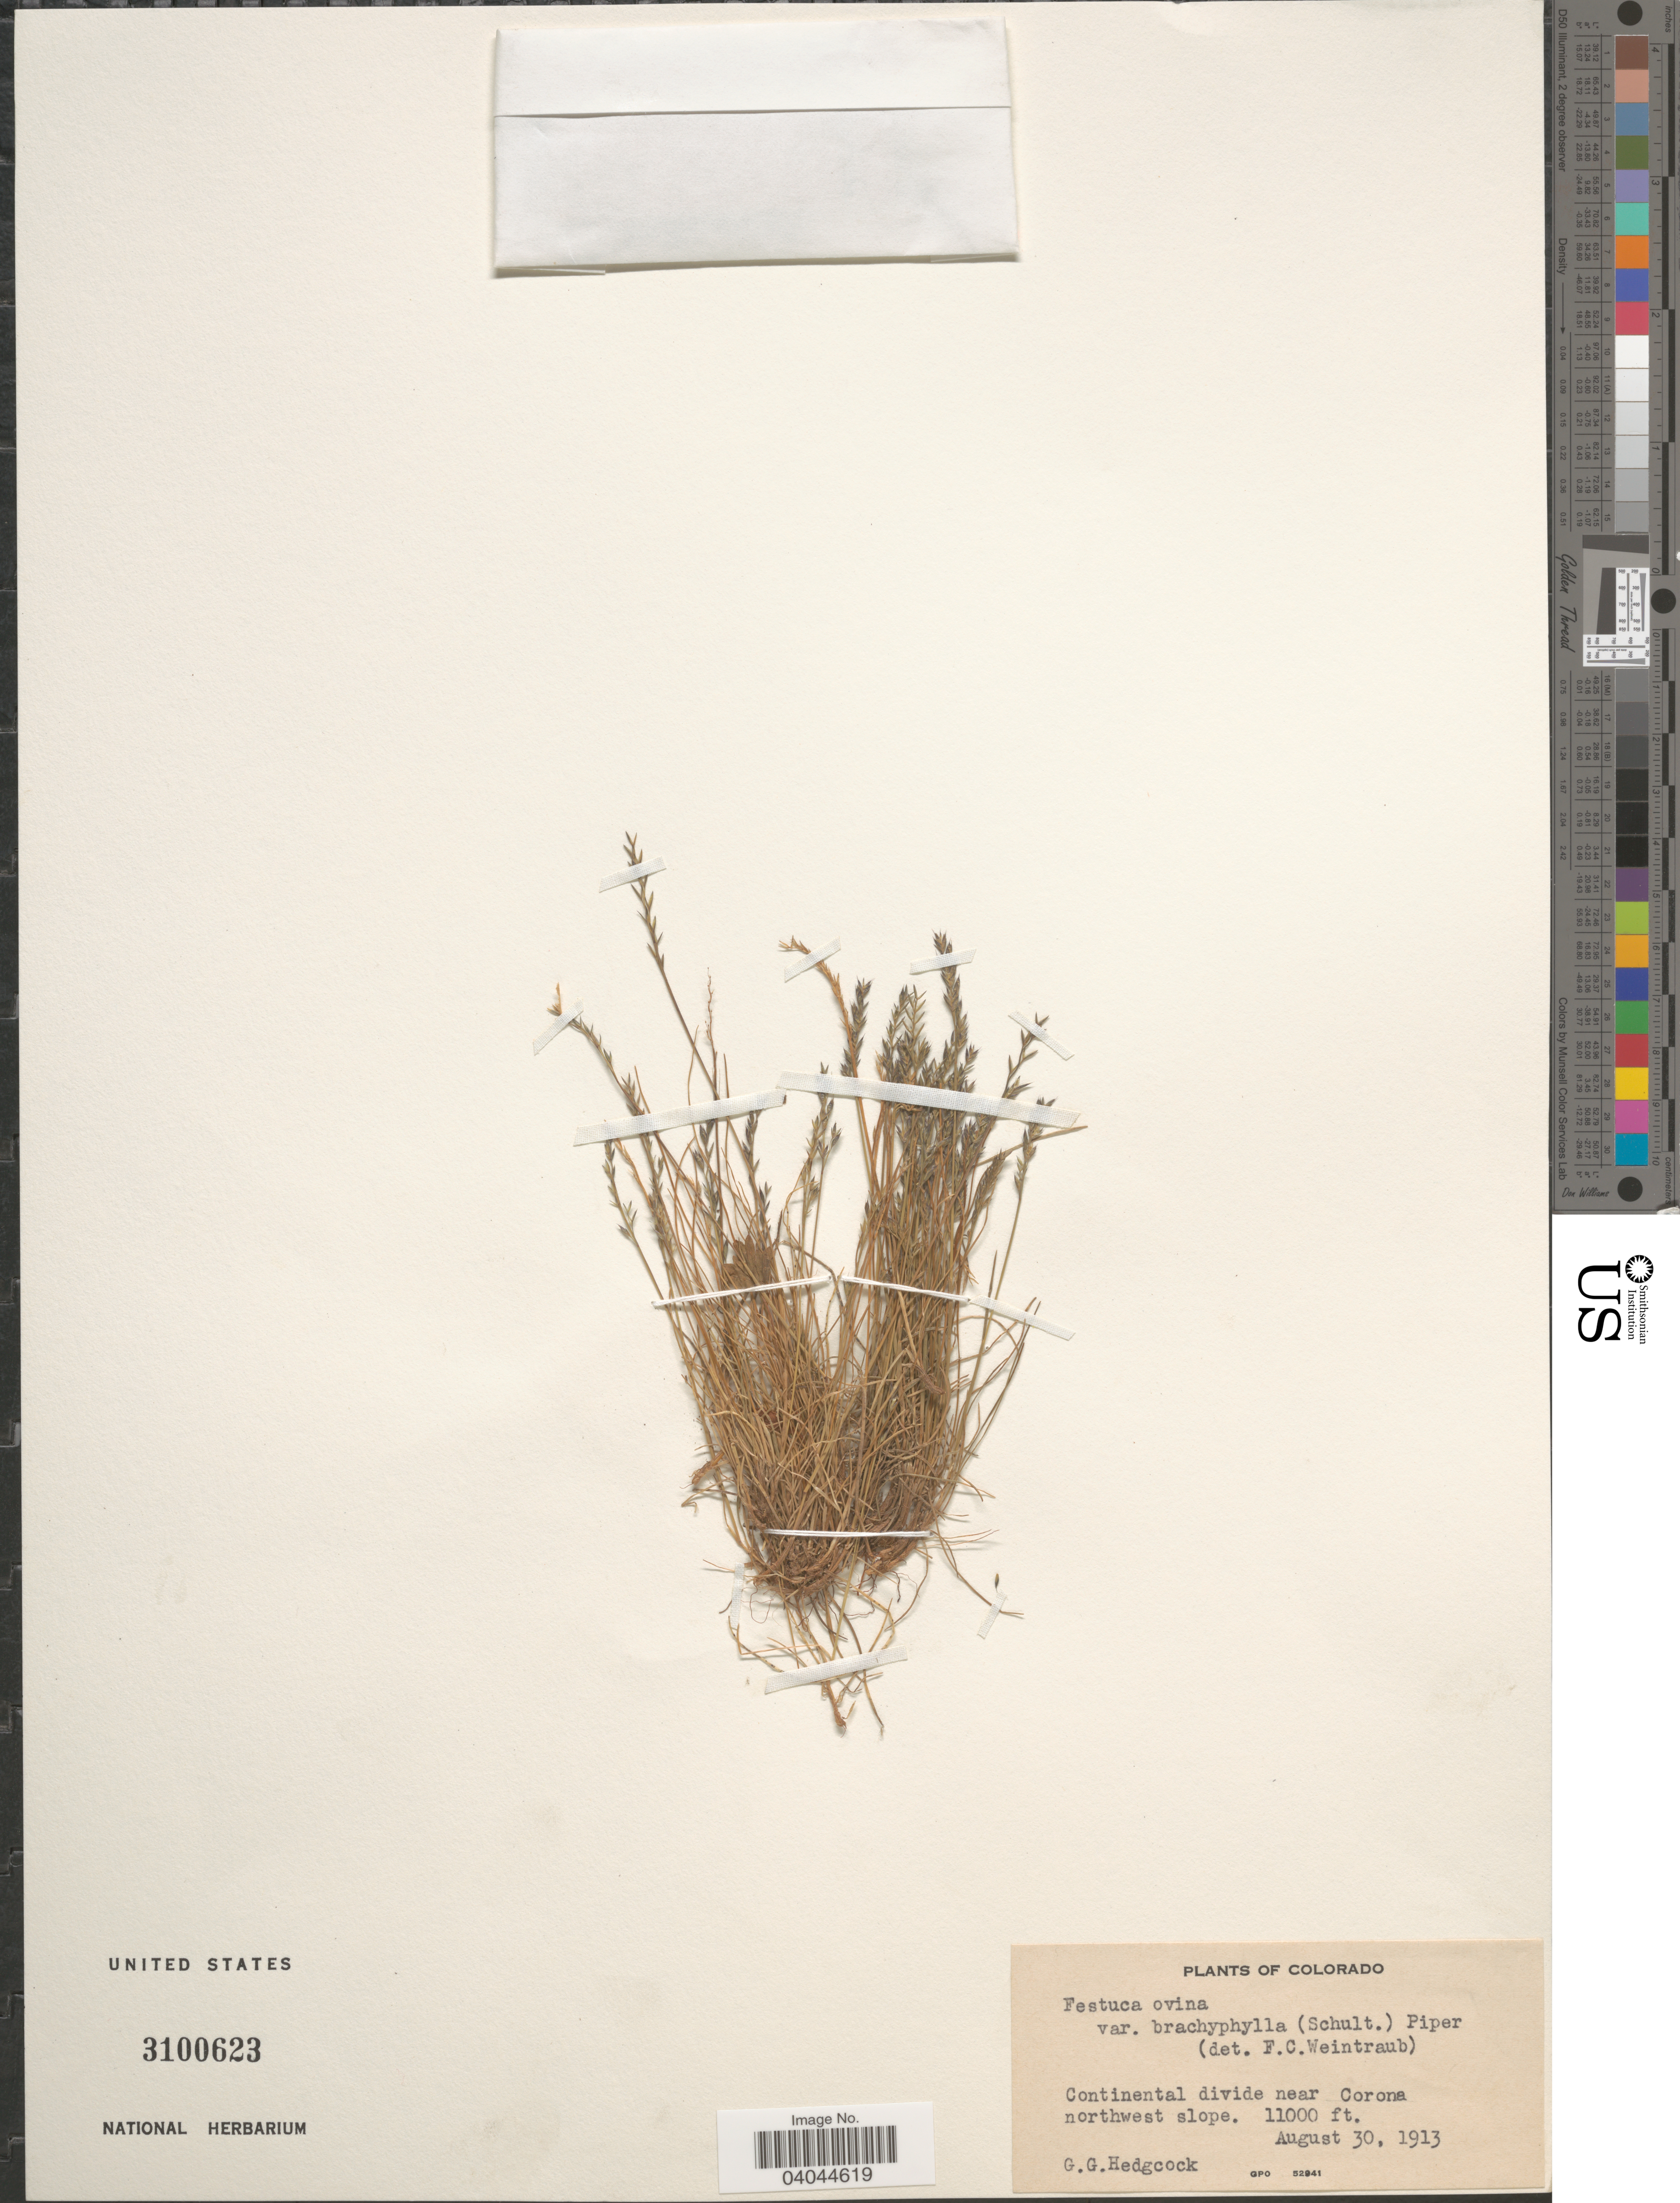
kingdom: Plantae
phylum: Tracheophyta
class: Liliopsida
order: Poales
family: Poaceae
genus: Festuca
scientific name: Festuca ovina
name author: L.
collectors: G. Hedgcock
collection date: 1913-08-30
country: United States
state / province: Colorado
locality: Continental divide near Corona northwest slope.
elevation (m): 3353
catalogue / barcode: US 3100623